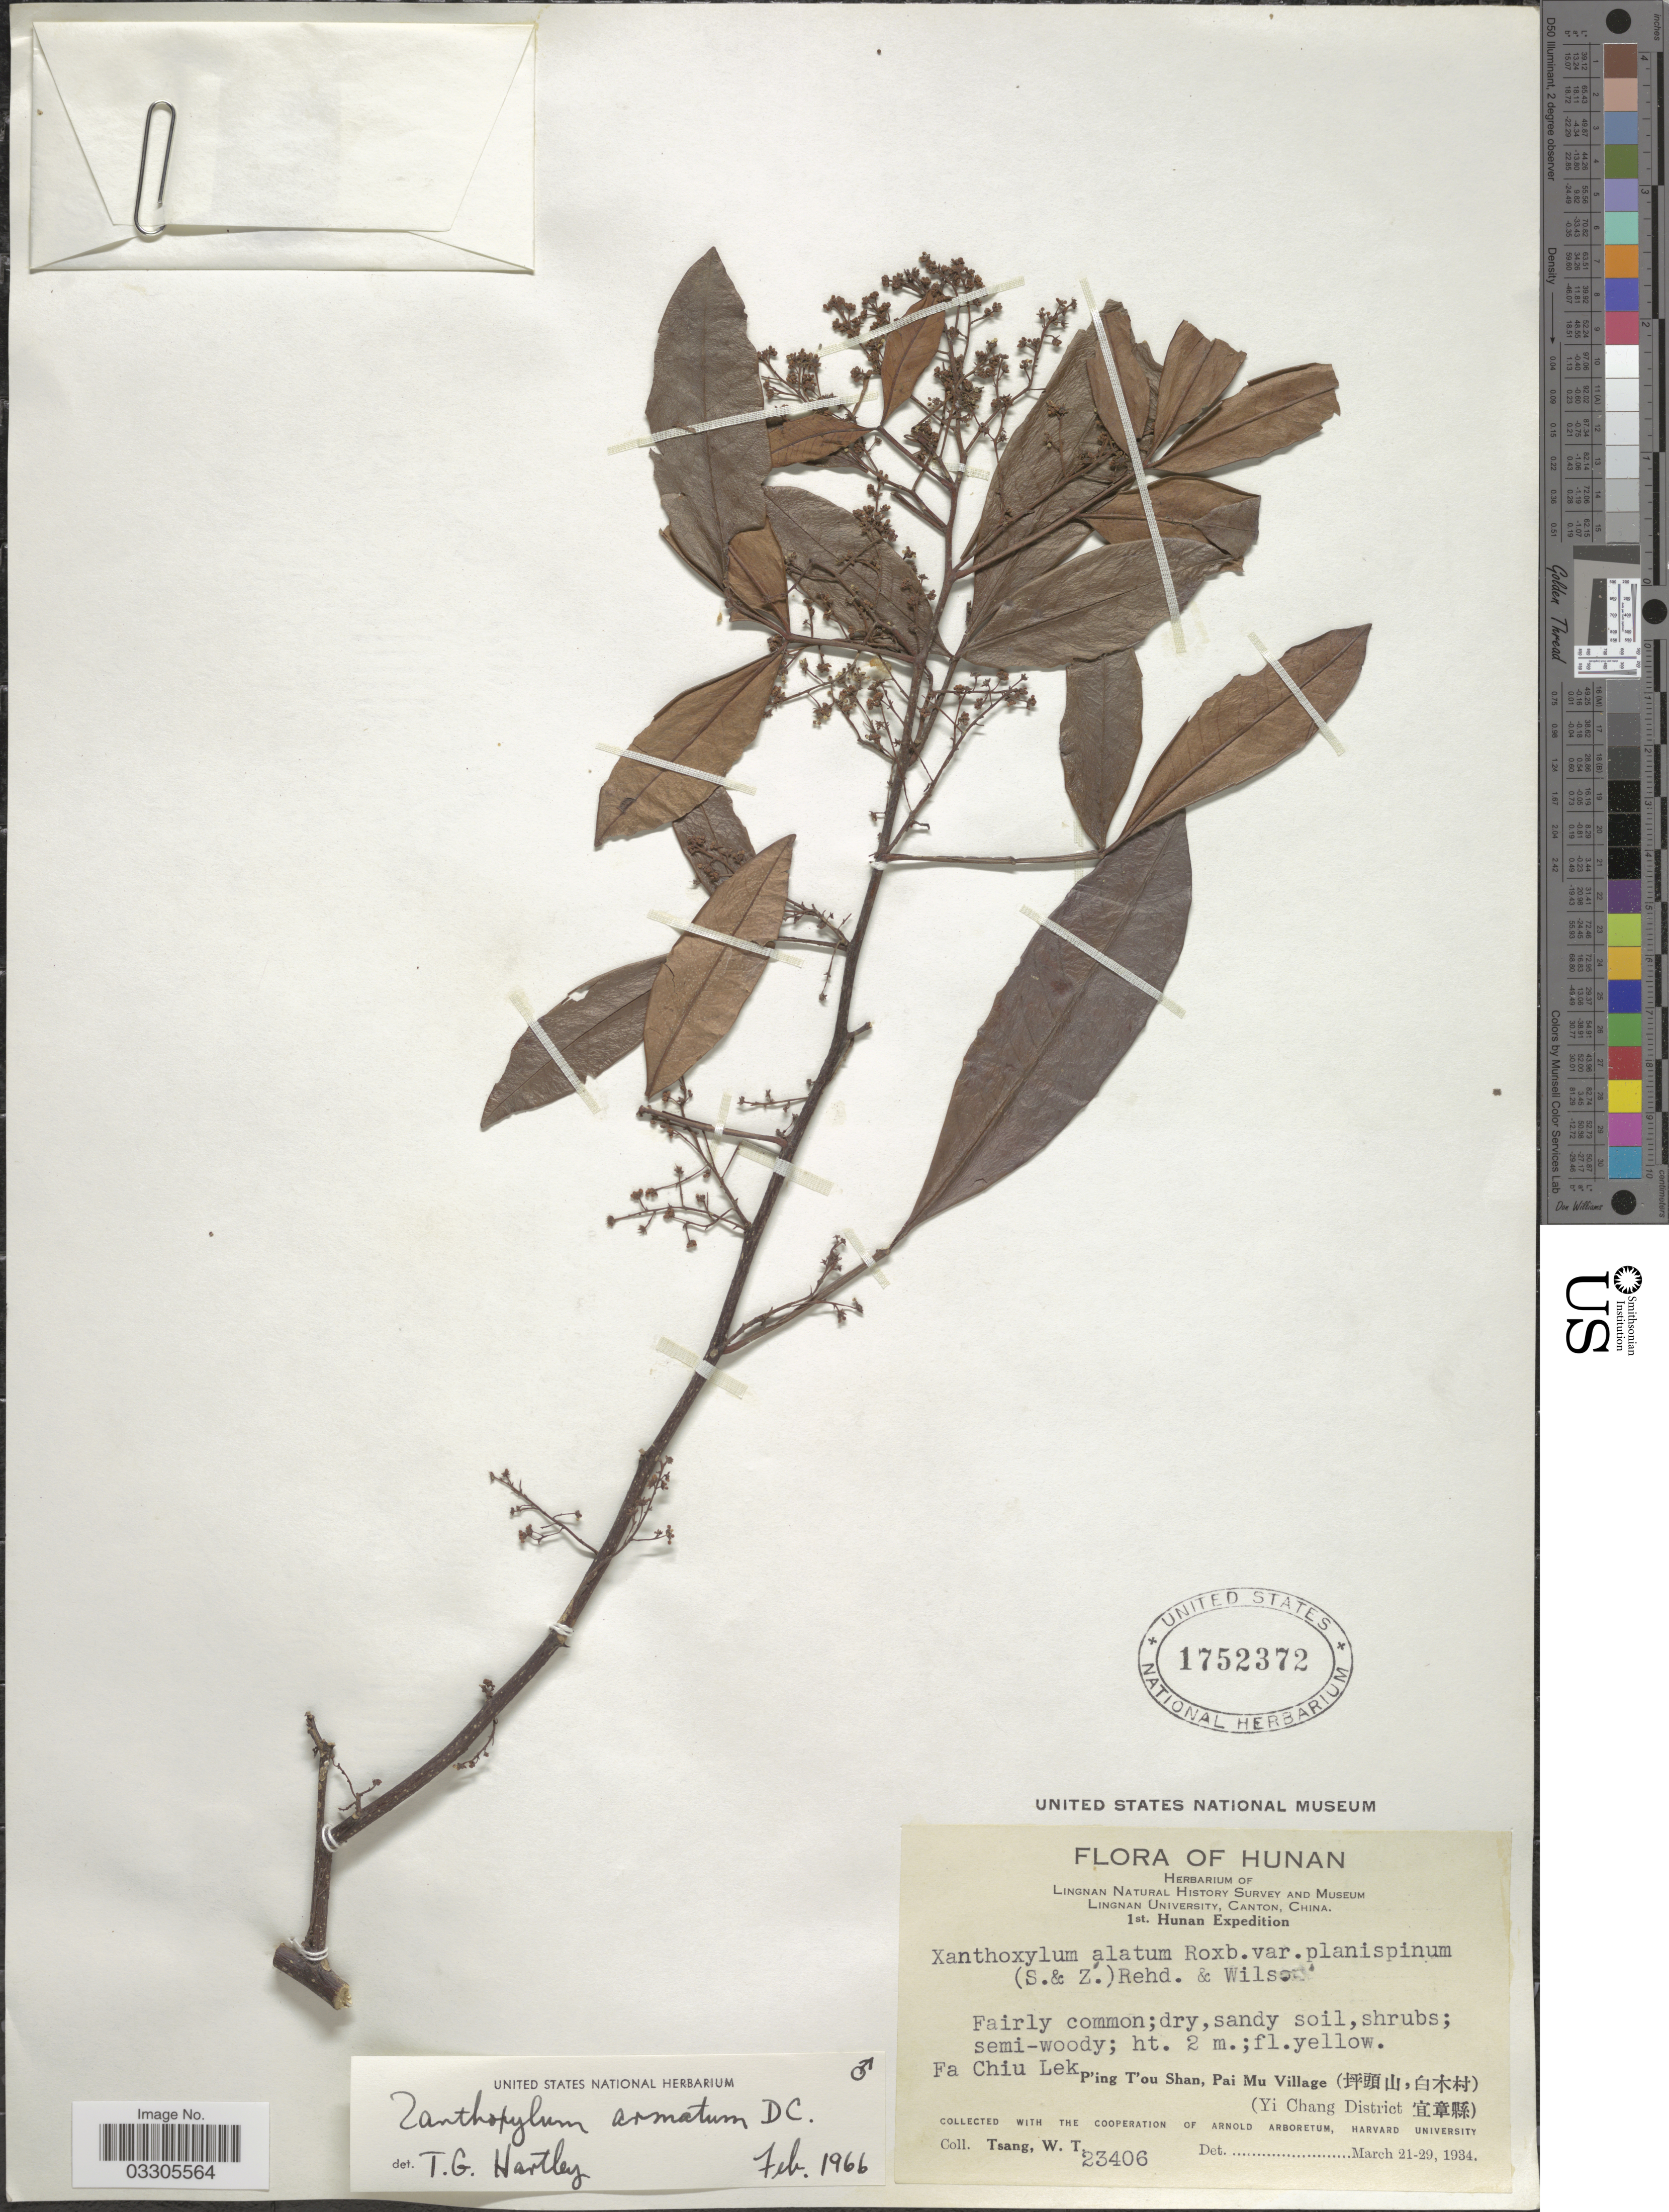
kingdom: Plantae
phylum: Tracheophyta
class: Magnoliopsida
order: Sapindales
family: Rutaceae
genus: Zanthoxylum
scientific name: Zanthoxylum armatum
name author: DC.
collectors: W. T. Tsang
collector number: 23406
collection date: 1934-03-21/1934-03-29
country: China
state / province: Hunan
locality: Fa Chiu Lek, P'ing T'ou Shan, Pai Mu Village (X) (Yi Chang District X).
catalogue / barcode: US 1752372